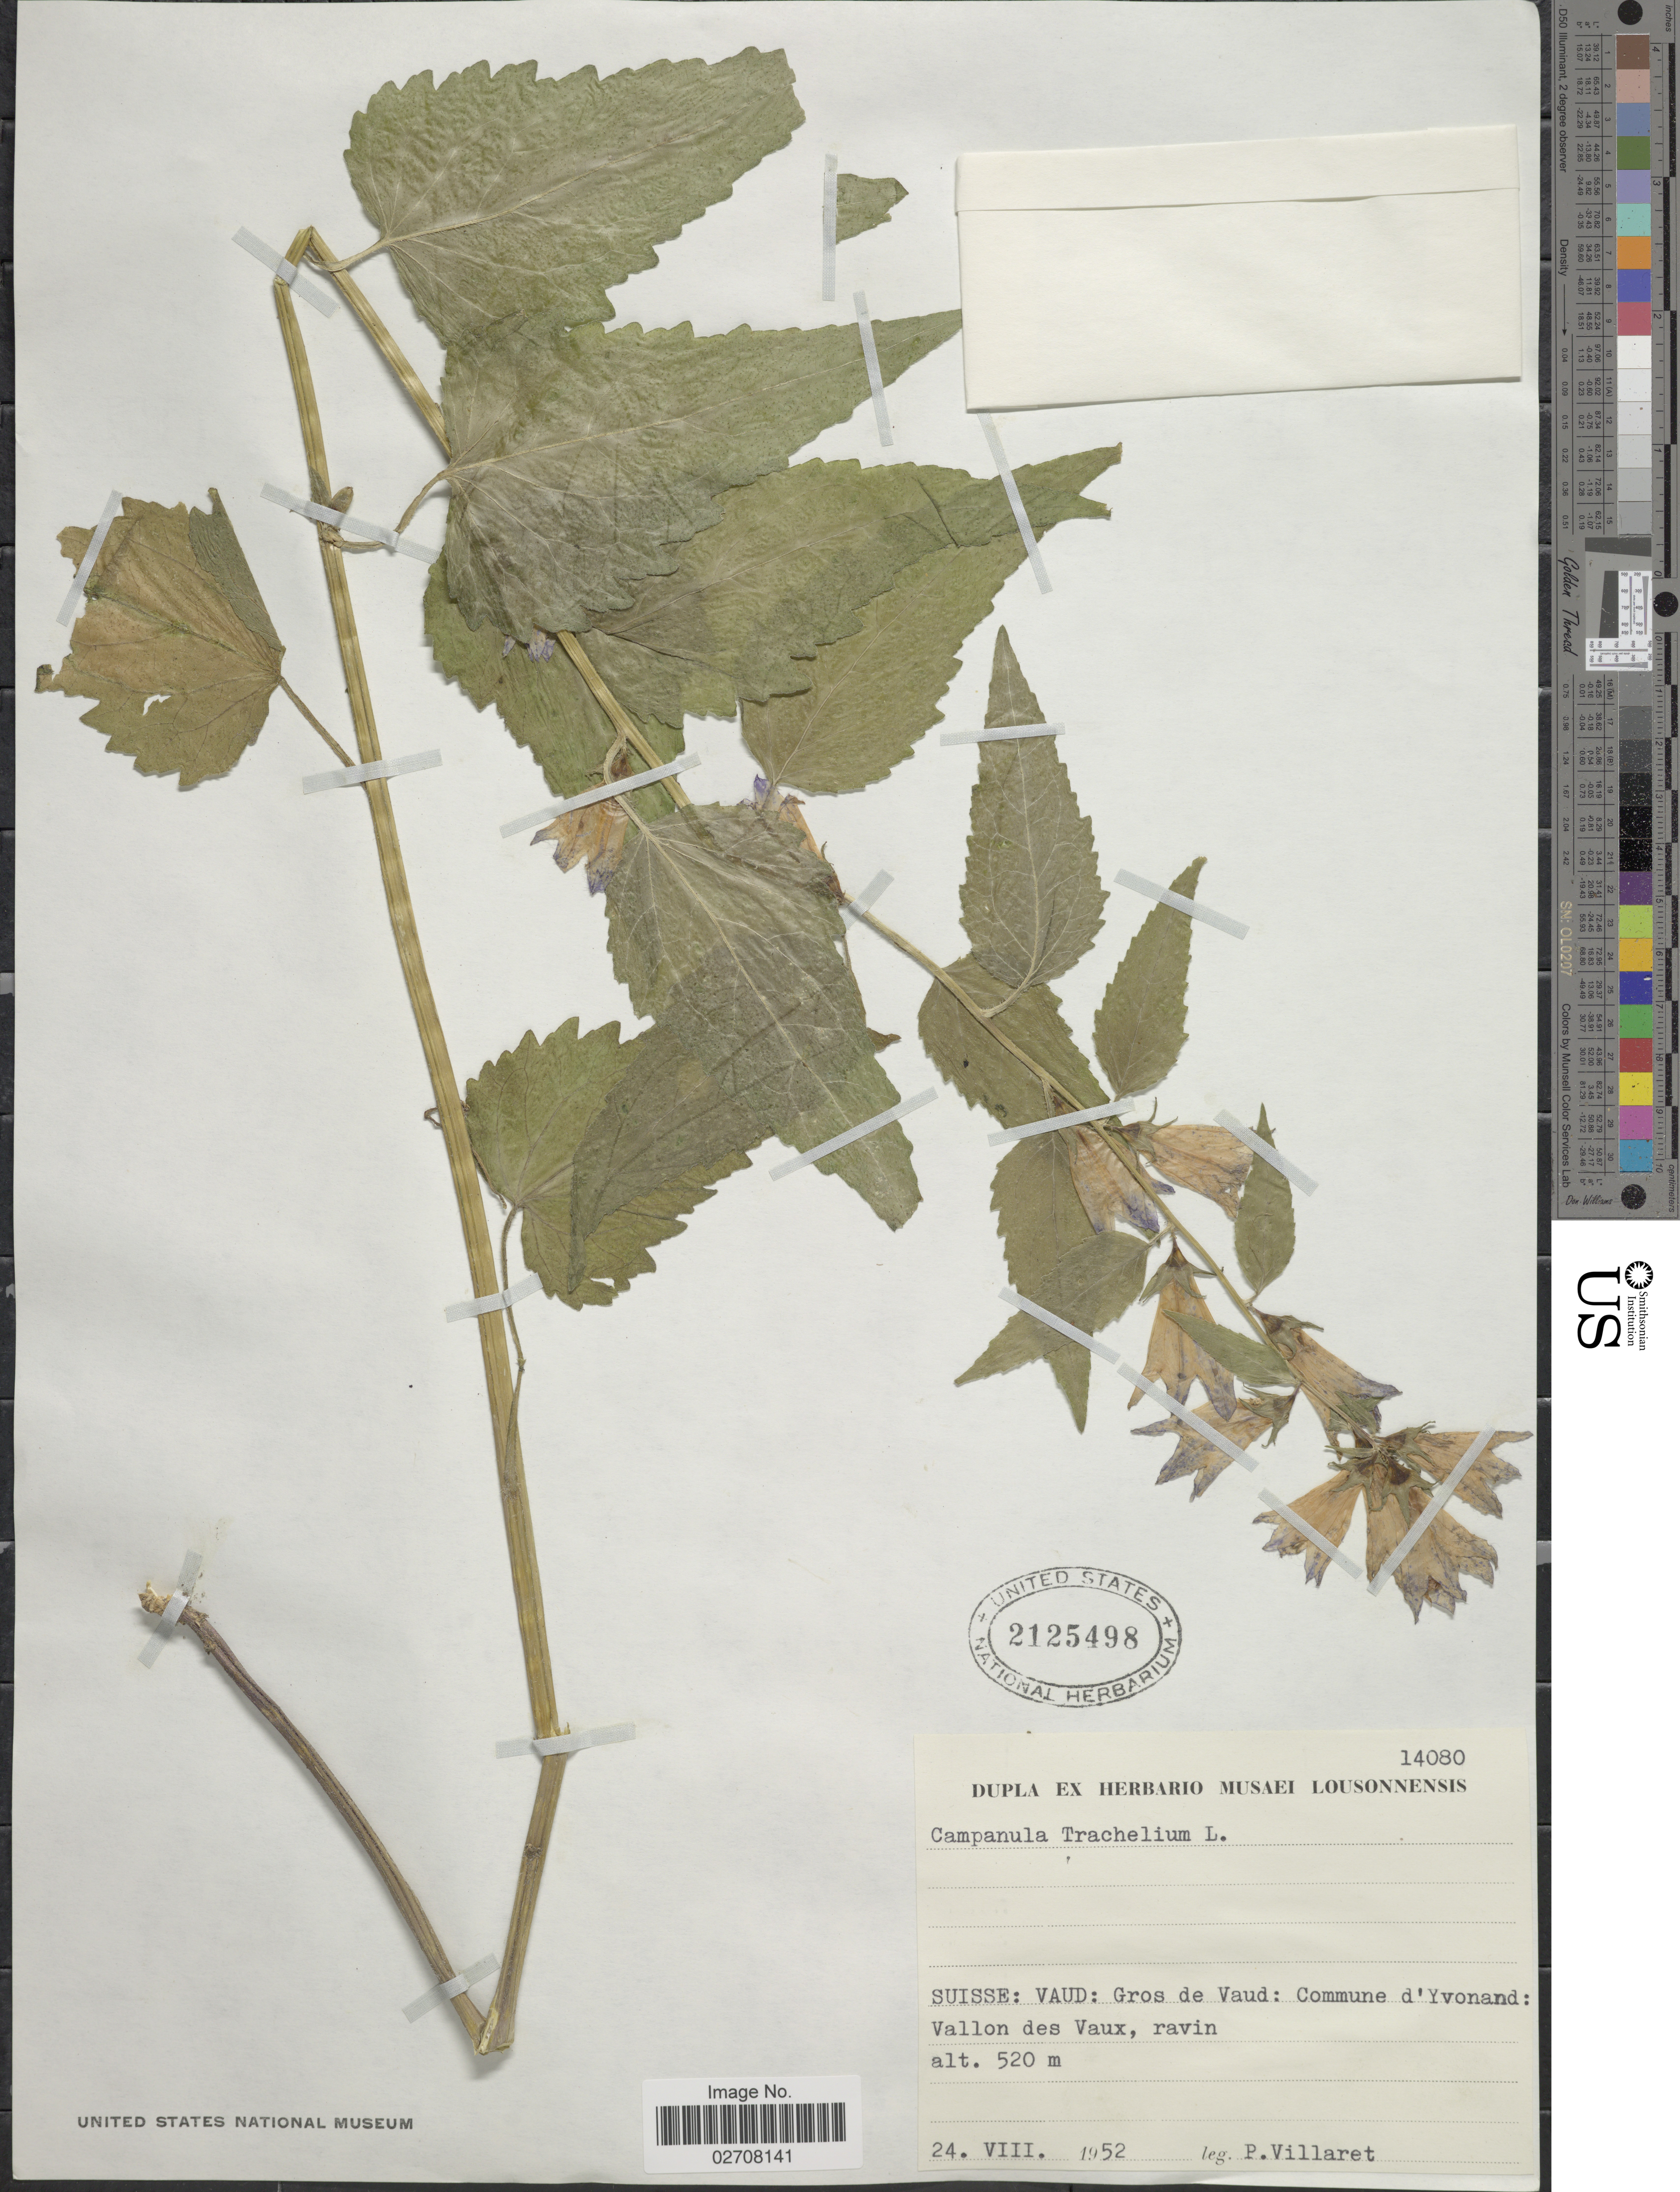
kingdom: Plantae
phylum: Tracheophyta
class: Magnoliopsida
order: Asterales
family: Campanulaceae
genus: Campanula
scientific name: Campanula trachelium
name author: L.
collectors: P. Villaret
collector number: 14080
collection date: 1952-08-24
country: Switzerland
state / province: Vaud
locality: Suisse: Gros de Vaus: Commune d'Yvonand: Vallon des Vaux, ravin.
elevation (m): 520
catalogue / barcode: US 2125498